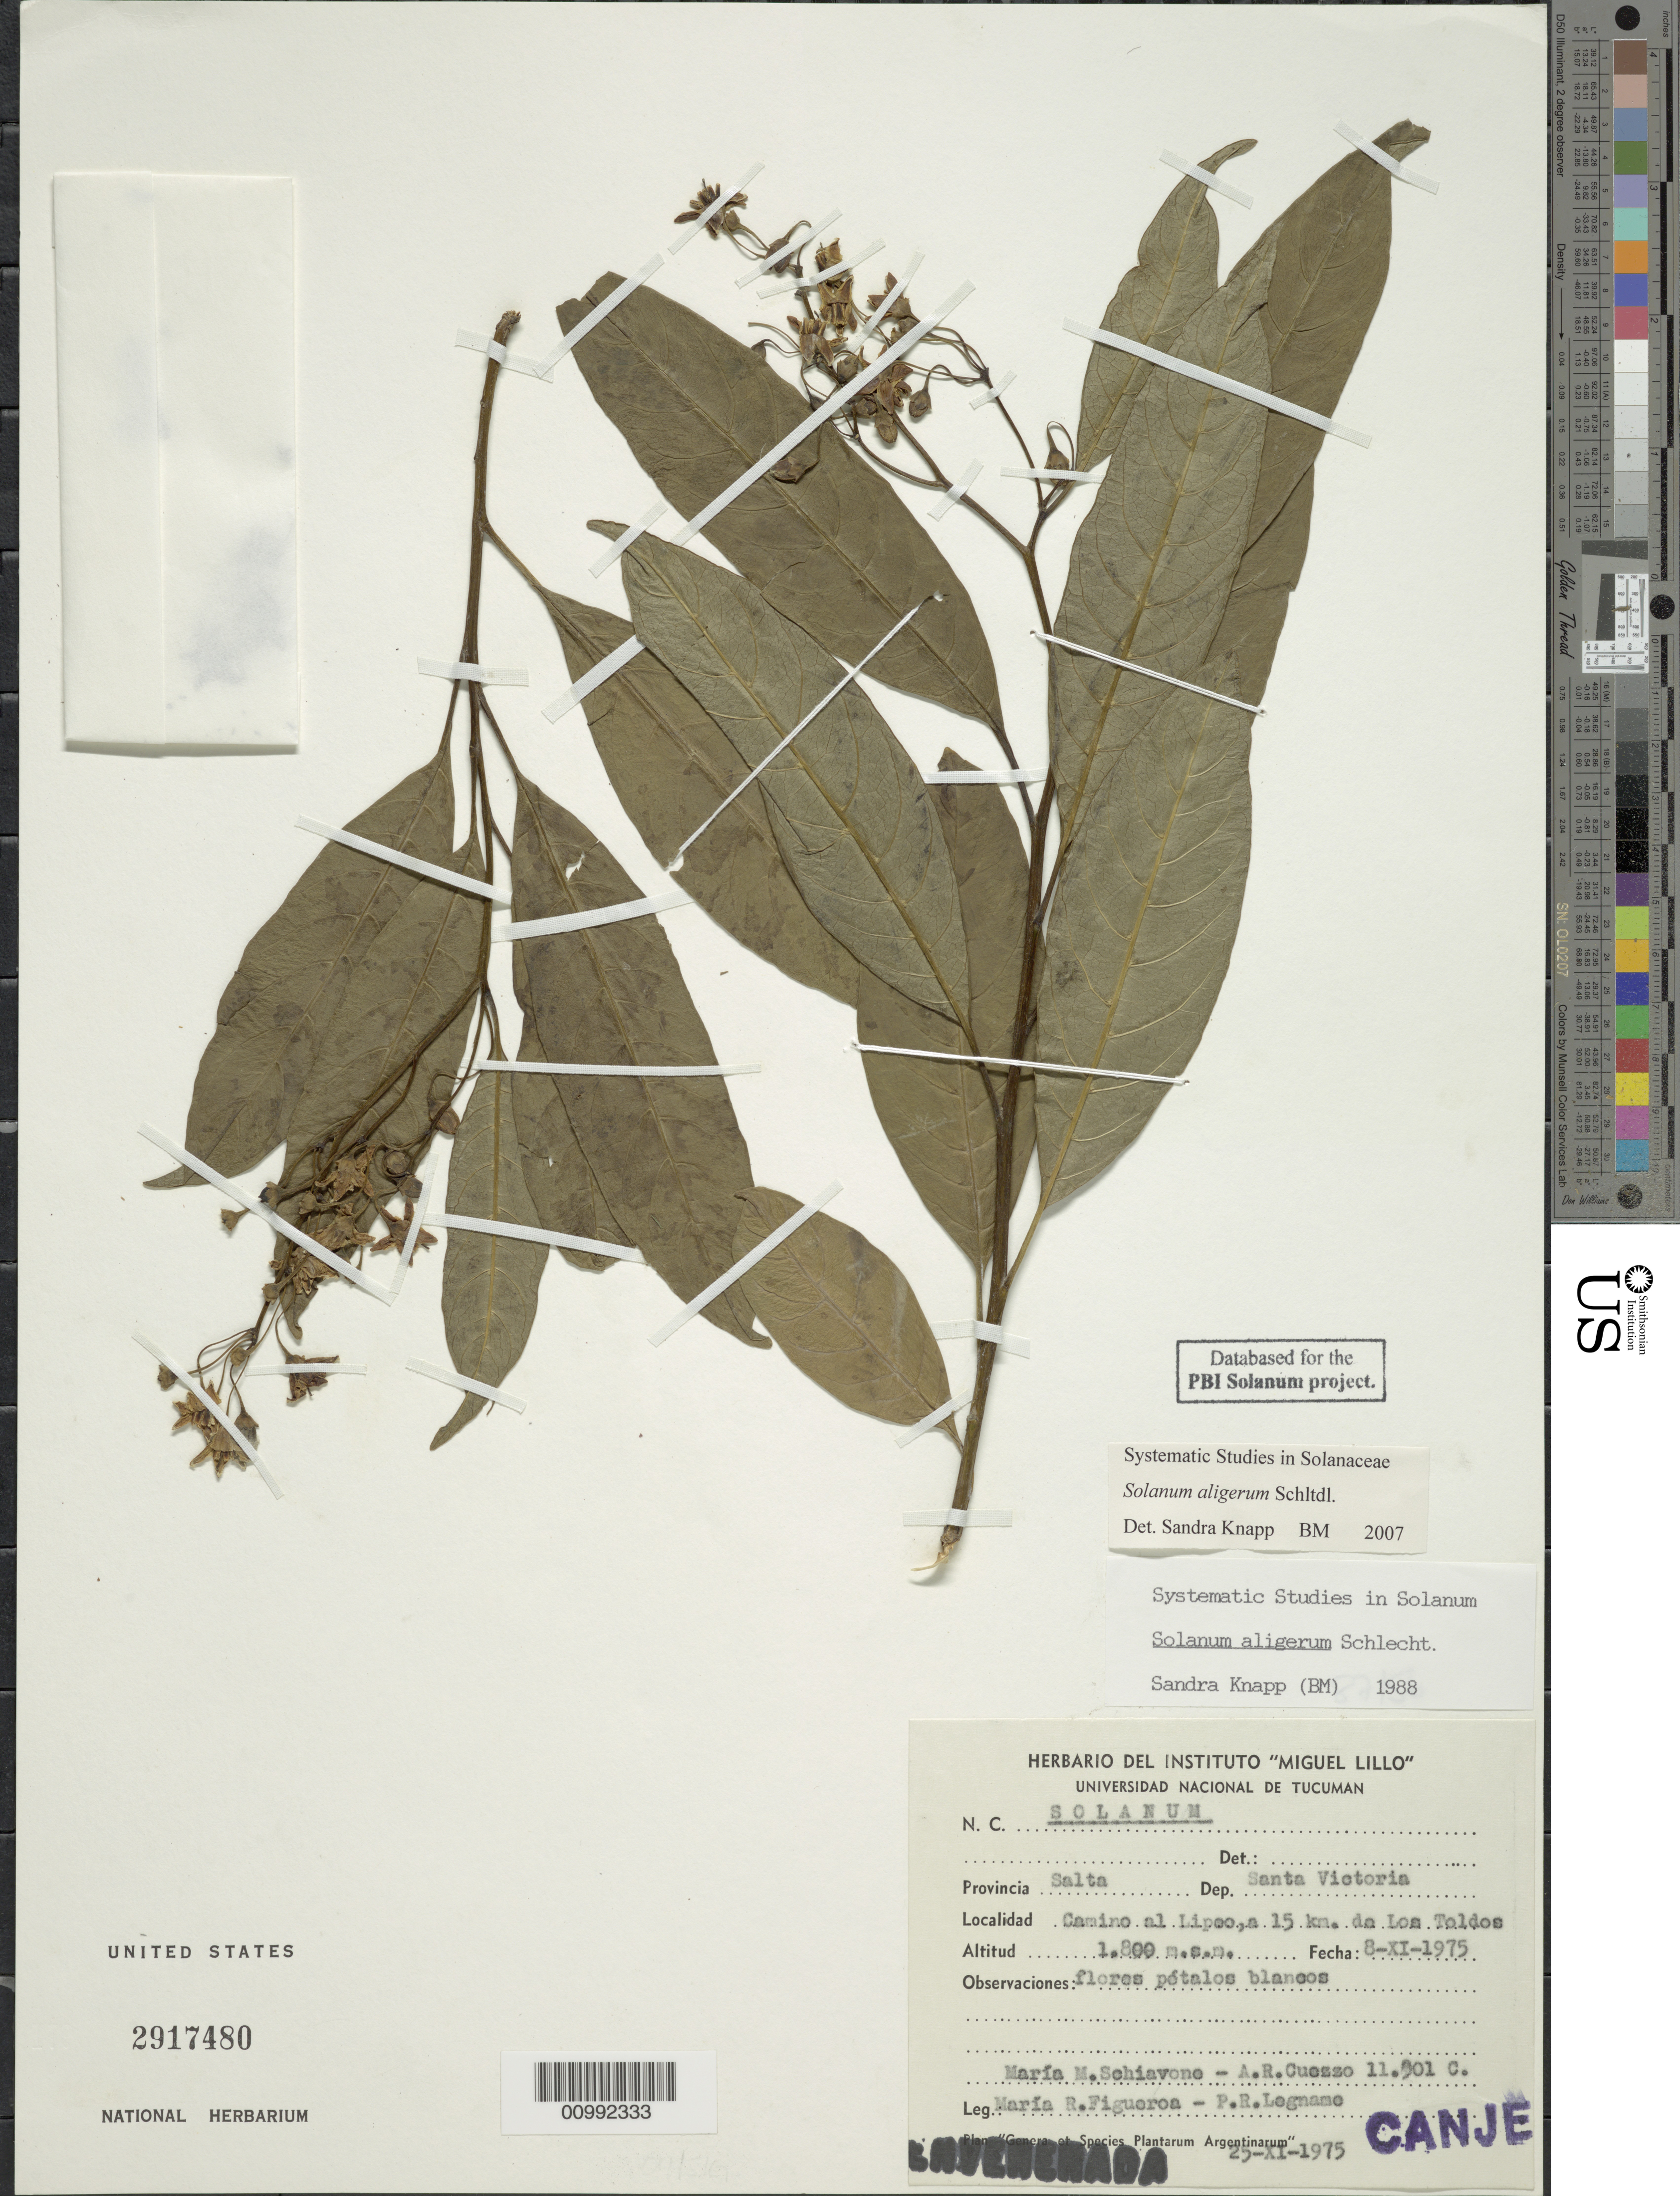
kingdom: Plantae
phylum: Tracheophyta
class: Magnoliopsida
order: Solanales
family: Solanaceae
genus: Solanum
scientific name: Solanum aligerum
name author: Schltdl.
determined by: Knapp, S. D.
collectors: M. Schiavone, A. Cuezzo, M. Figueroa & P. R. Legname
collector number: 11901C.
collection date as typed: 8 Nov 1975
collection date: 1975-11-08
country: Argentina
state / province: Salta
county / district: Santa Victoria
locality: Camino al Lipeo, a 15 km de Los Toldos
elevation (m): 1800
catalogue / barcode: US 2917480